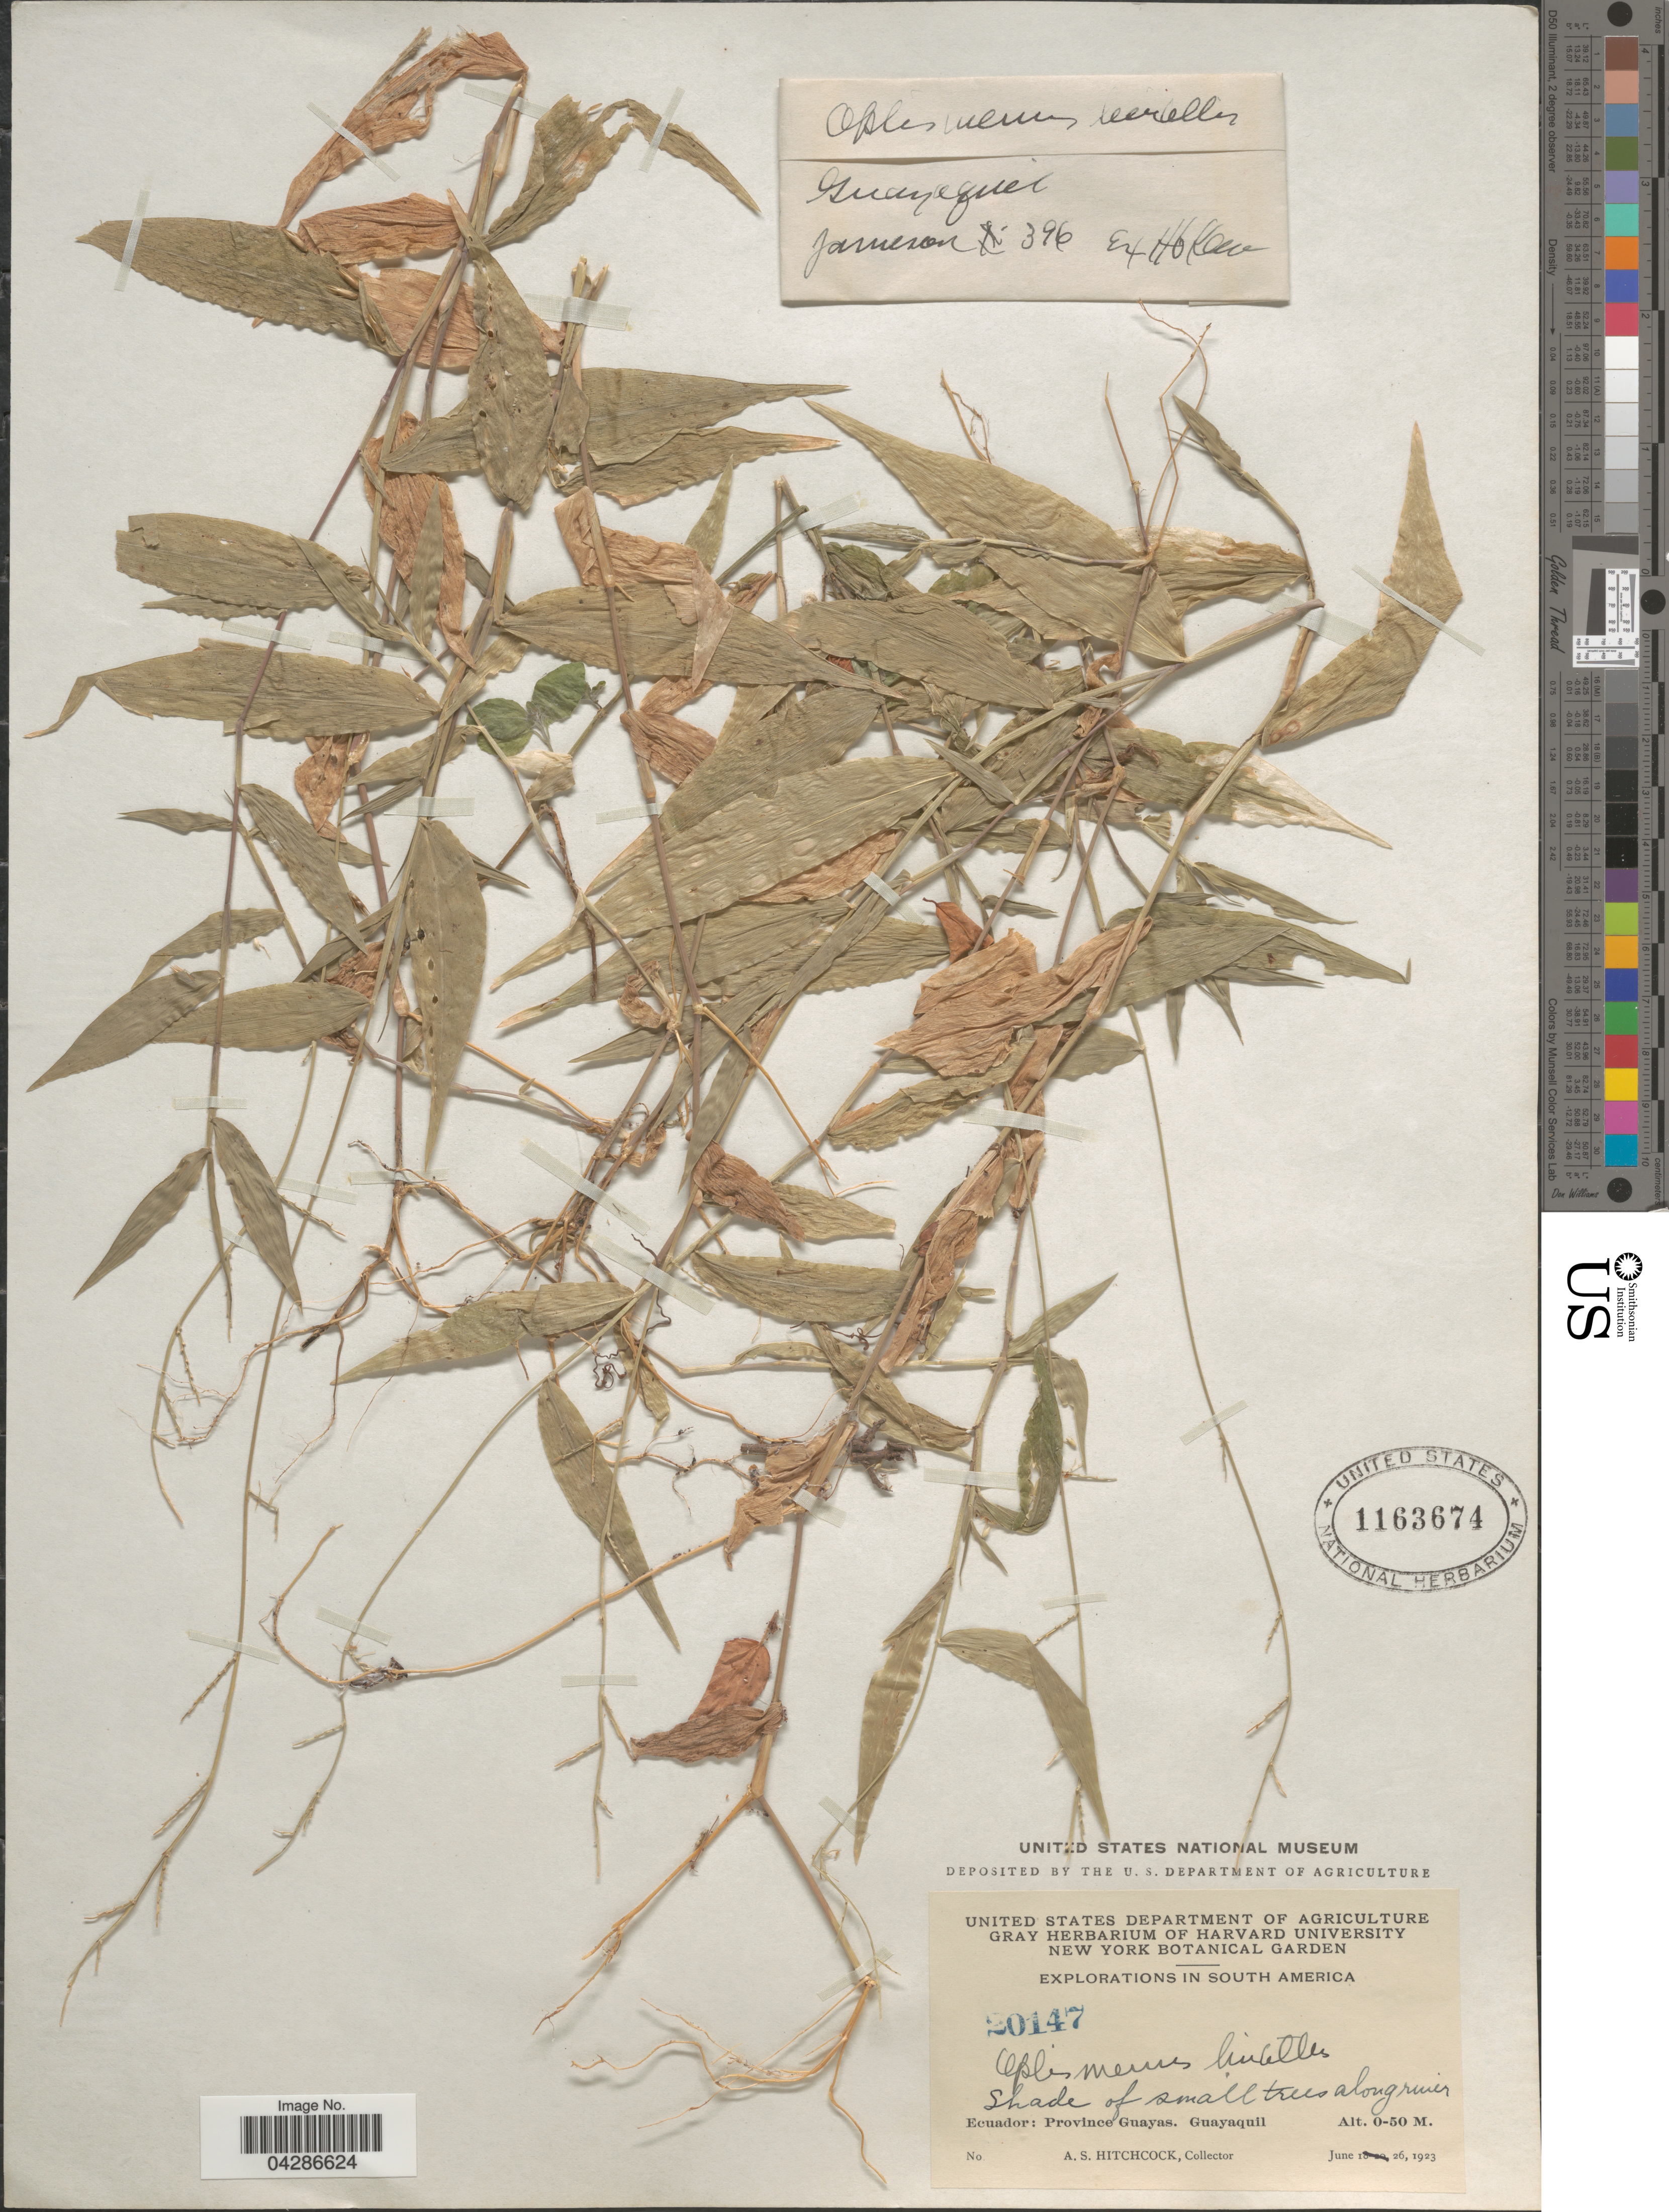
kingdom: Plantae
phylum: Tracheophyta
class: Liliopsida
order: Poales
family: Poaceae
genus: Oplismenus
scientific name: Oplismenus hirtellus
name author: (L.) P. Beauv.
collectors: A. S. Hitchcock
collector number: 20147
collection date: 1923-06-26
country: Ecuador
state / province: Guayas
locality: Explorations in South America. Guayaquil.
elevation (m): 0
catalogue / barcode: US 1163674